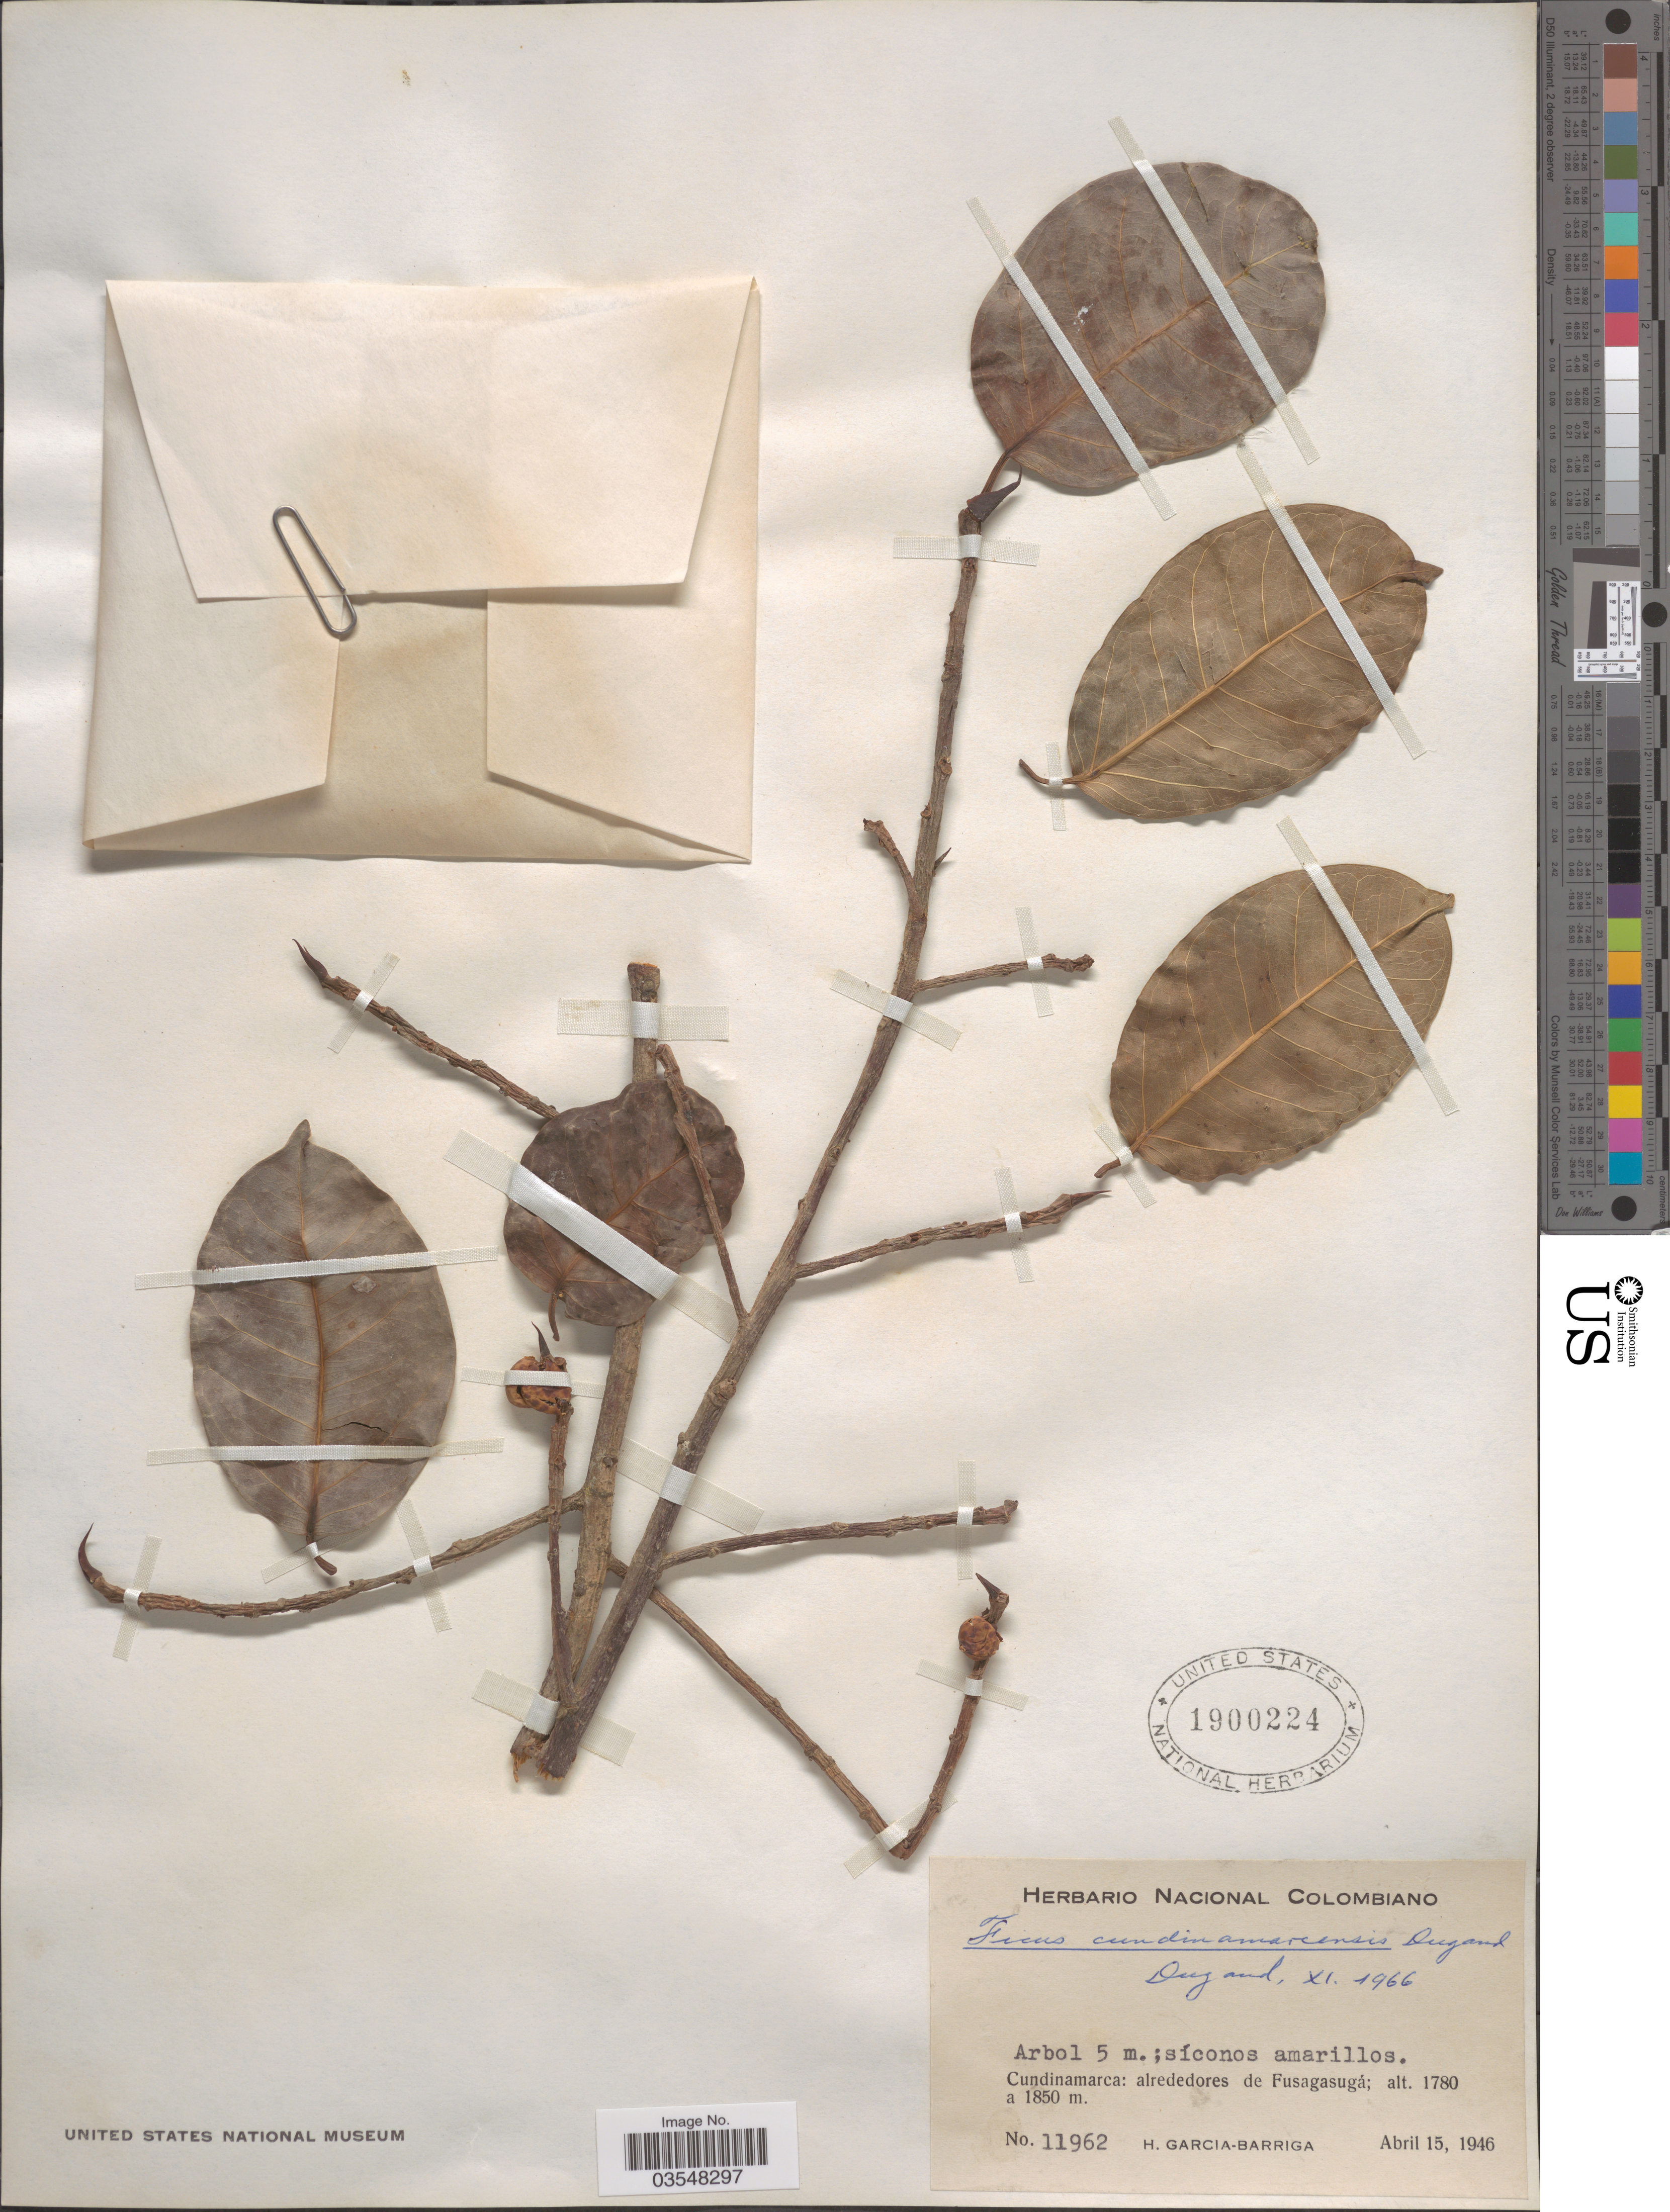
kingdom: Plantae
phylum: Tracheophyta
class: Magnoliopsida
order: Rosales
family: Moraceae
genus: Ficus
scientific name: Ficus cundinamarcensis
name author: Dugand G.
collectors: H. García Barriga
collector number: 11962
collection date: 1946-04-15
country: Colombia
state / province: Cundinamarca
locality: Alrededores de Fusagasugá.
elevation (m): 1780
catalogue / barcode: US 1900224